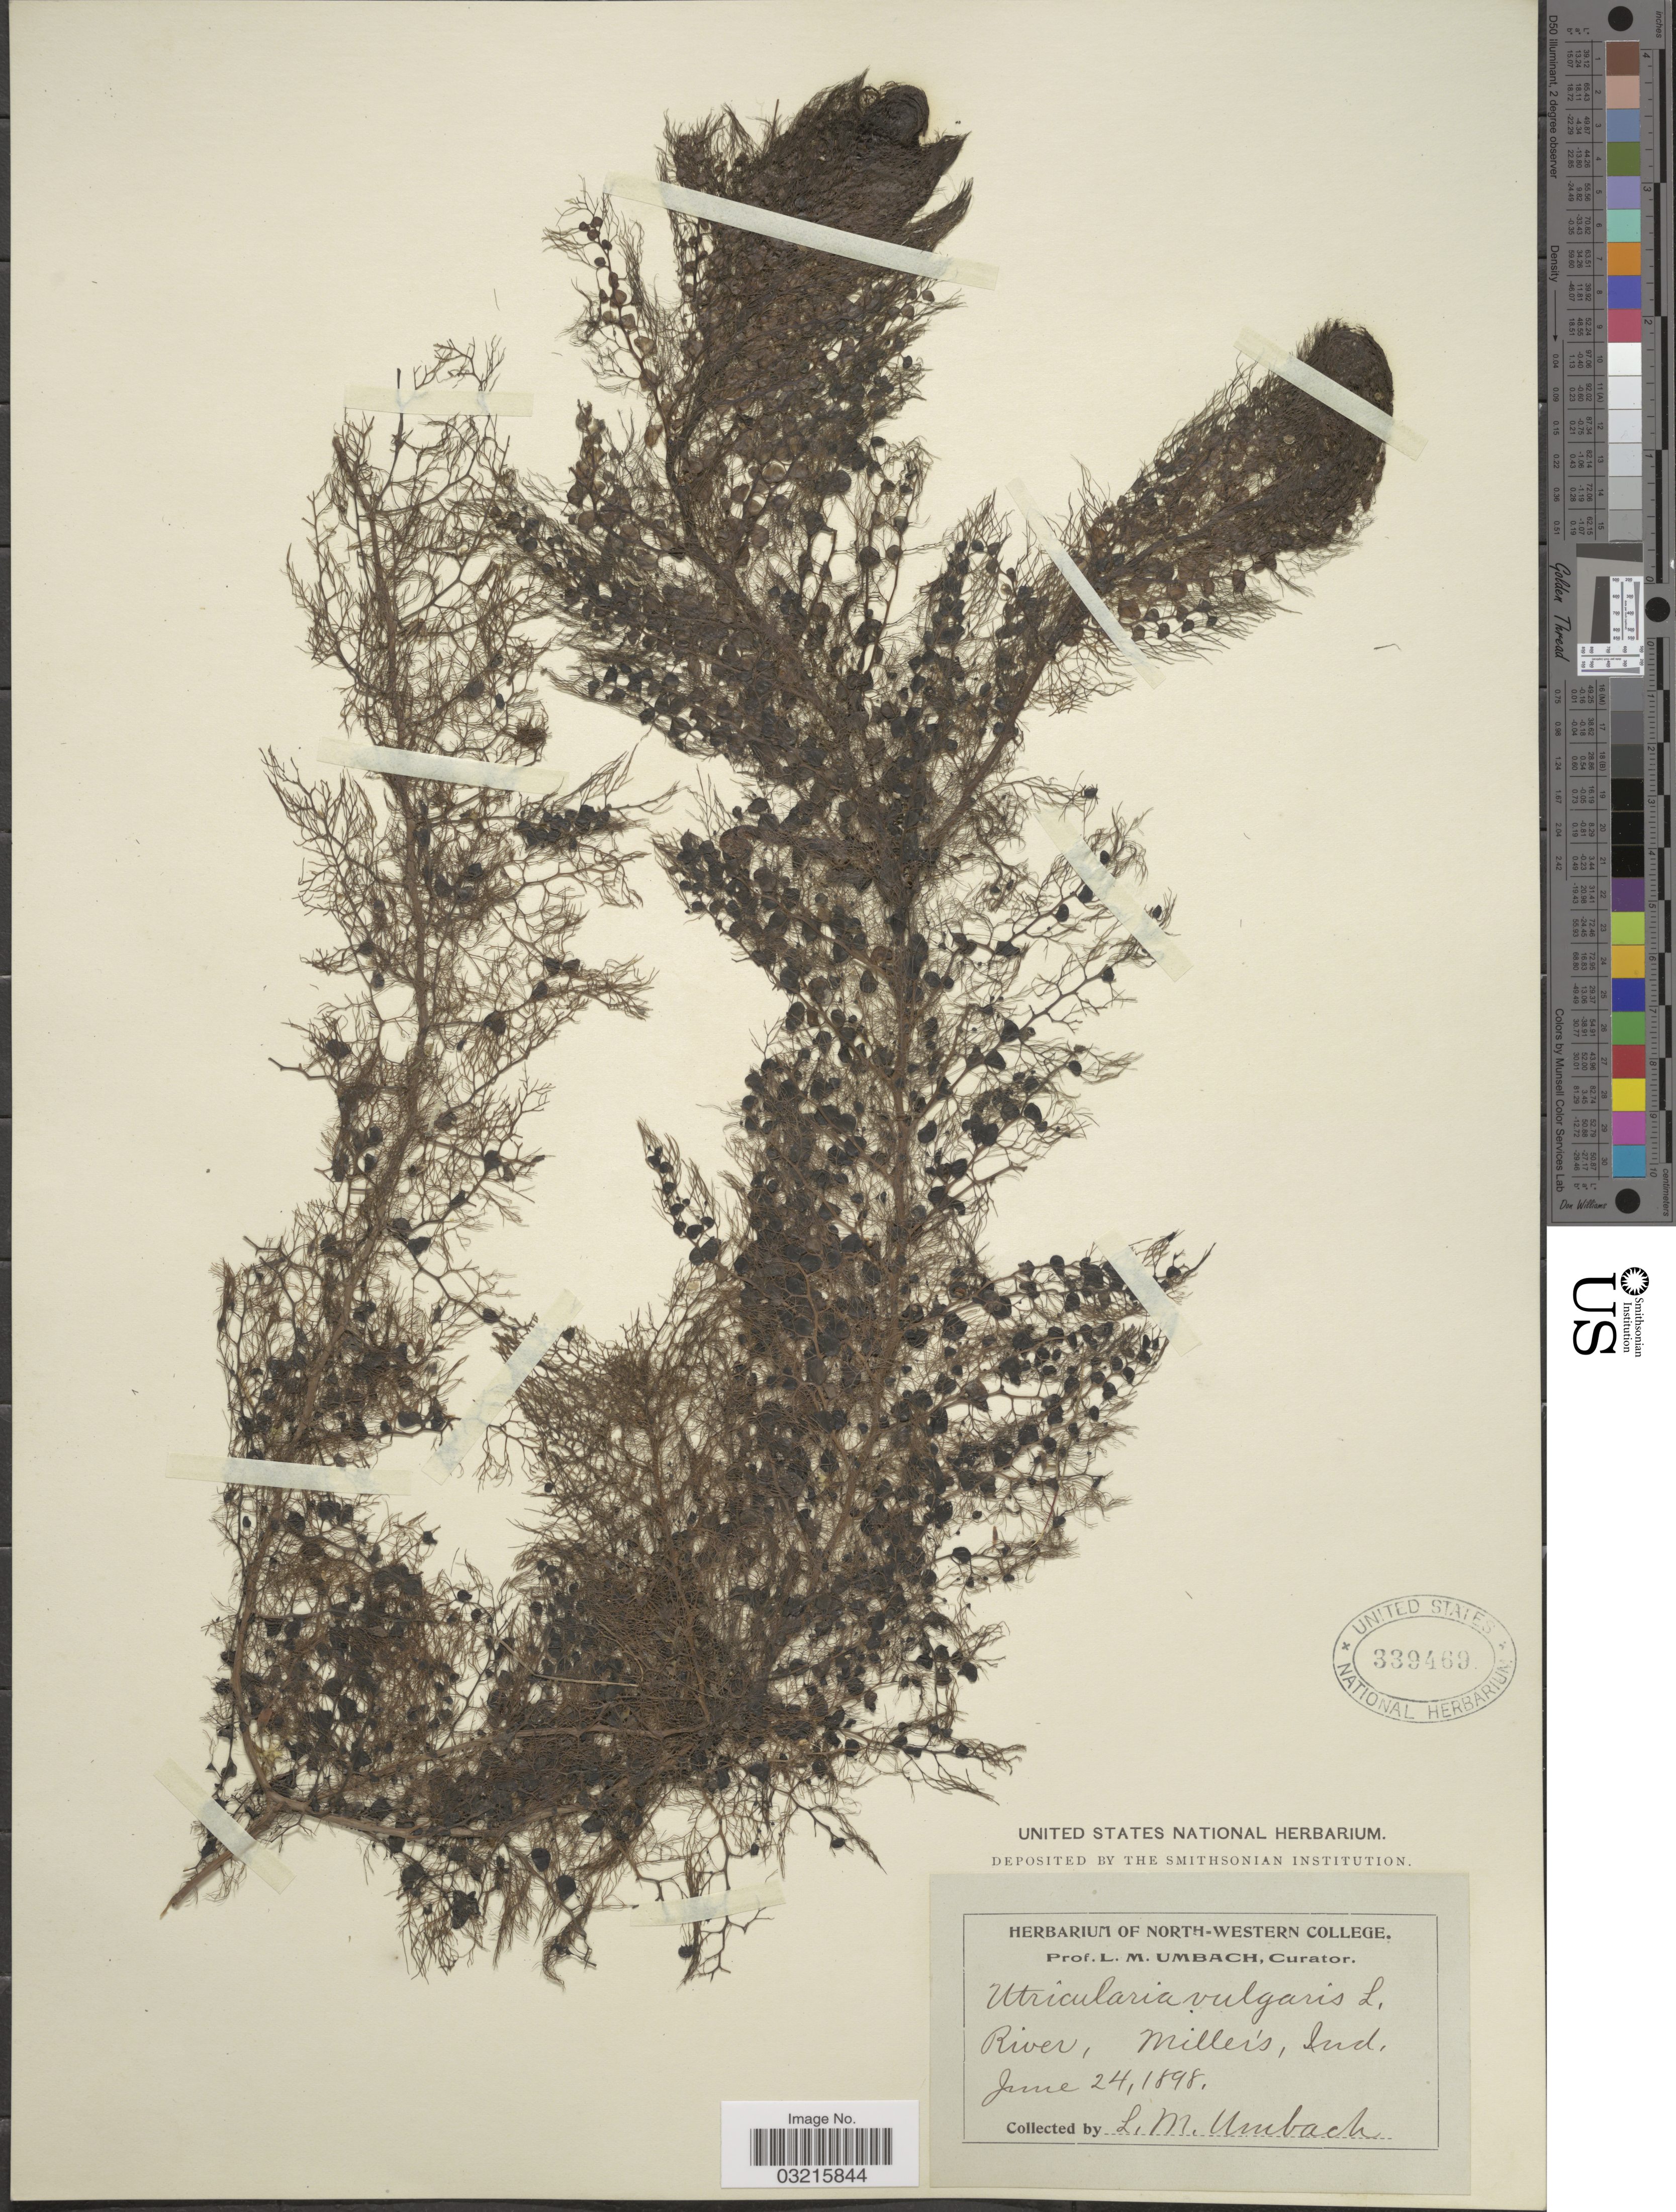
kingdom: Plantae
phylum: Tracheophyta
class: Magnoliopsida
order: Lamiales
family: Lentibulariaceae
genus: Utricularia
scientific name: Utricularia vulgaris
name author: L.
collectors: L. M. Umbach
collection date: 1898-06-24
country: United States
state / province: Indiana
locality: River, Miller's.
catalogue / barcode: US 339469